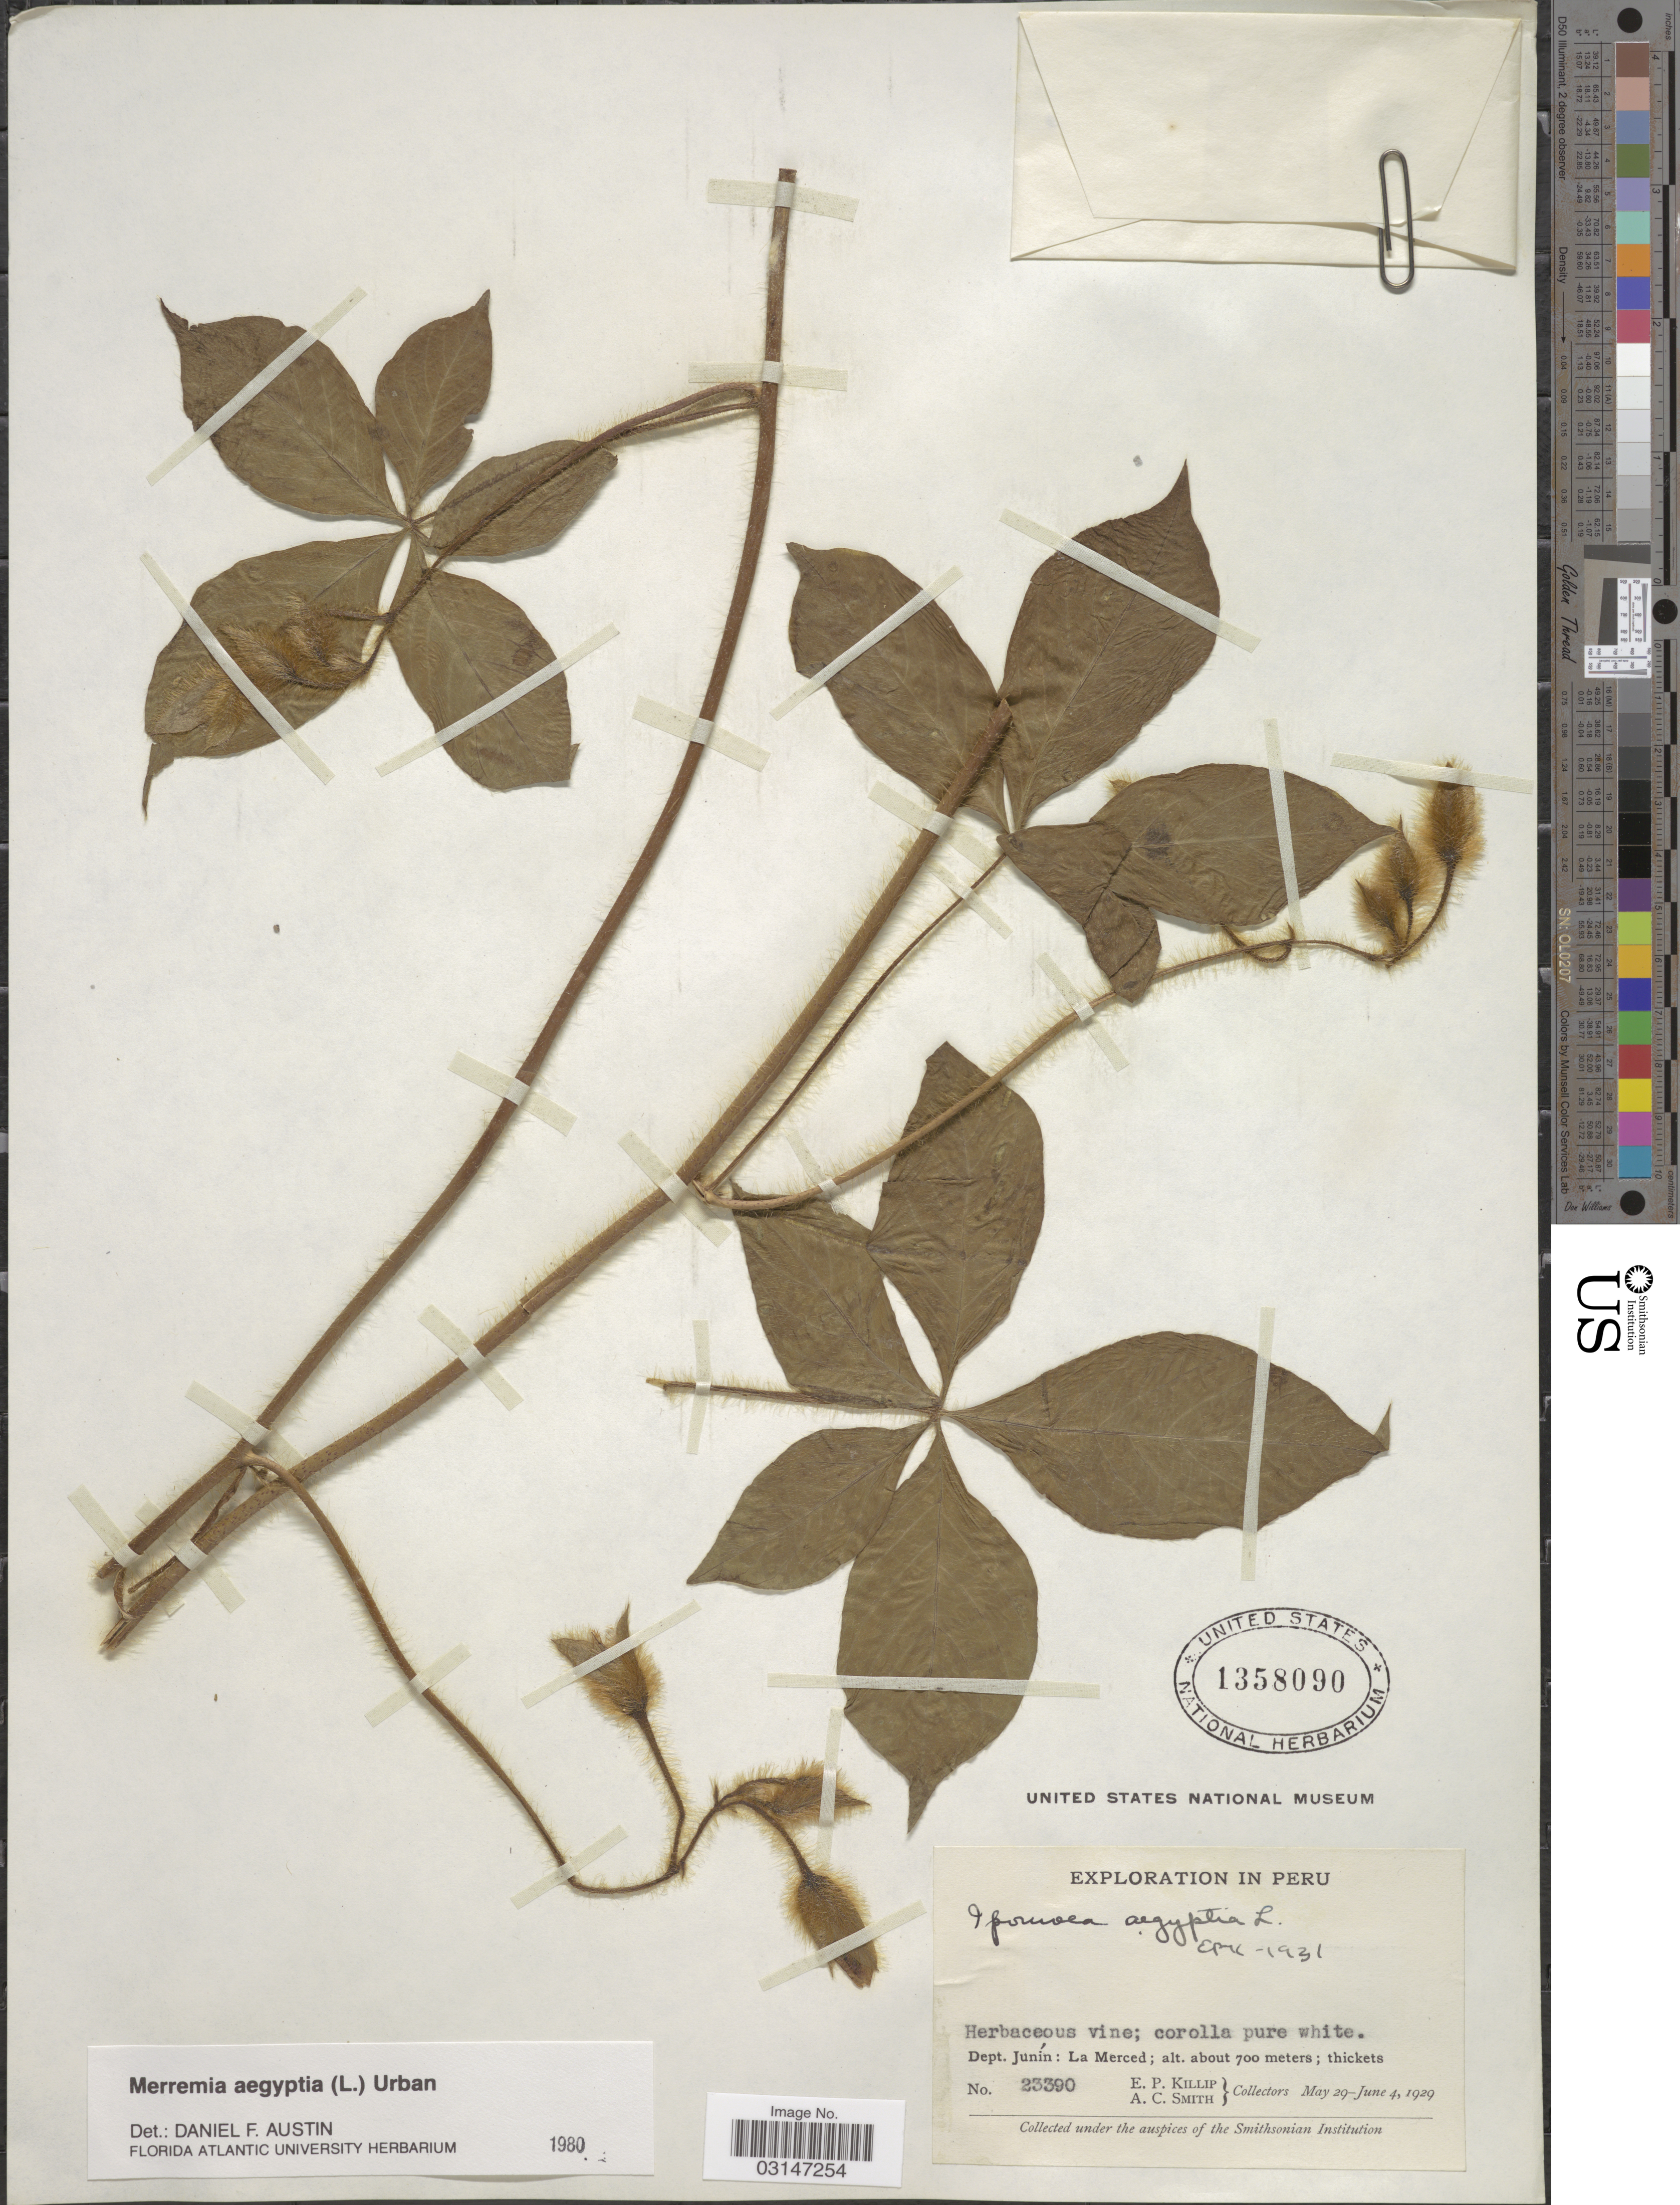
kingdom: Plantae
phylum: Tracheophyta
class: Magnoliopsida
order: Solanales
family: Convolvulaceae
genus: Distimake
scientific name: Distimake aegyptius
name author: (L.) A. R. Simões & Staples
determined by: Strong, Mark T., (BOT), Smithsonian Institution - National Museum of Natural History (UNITED STATES)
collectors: E. P. Killip & A. C. Smith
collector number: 23390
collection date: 1929-05-29/1929-06-04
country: Peru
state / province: Junín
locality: Dept. Junín: La Merced.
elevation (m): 700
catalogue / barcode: US 1358090